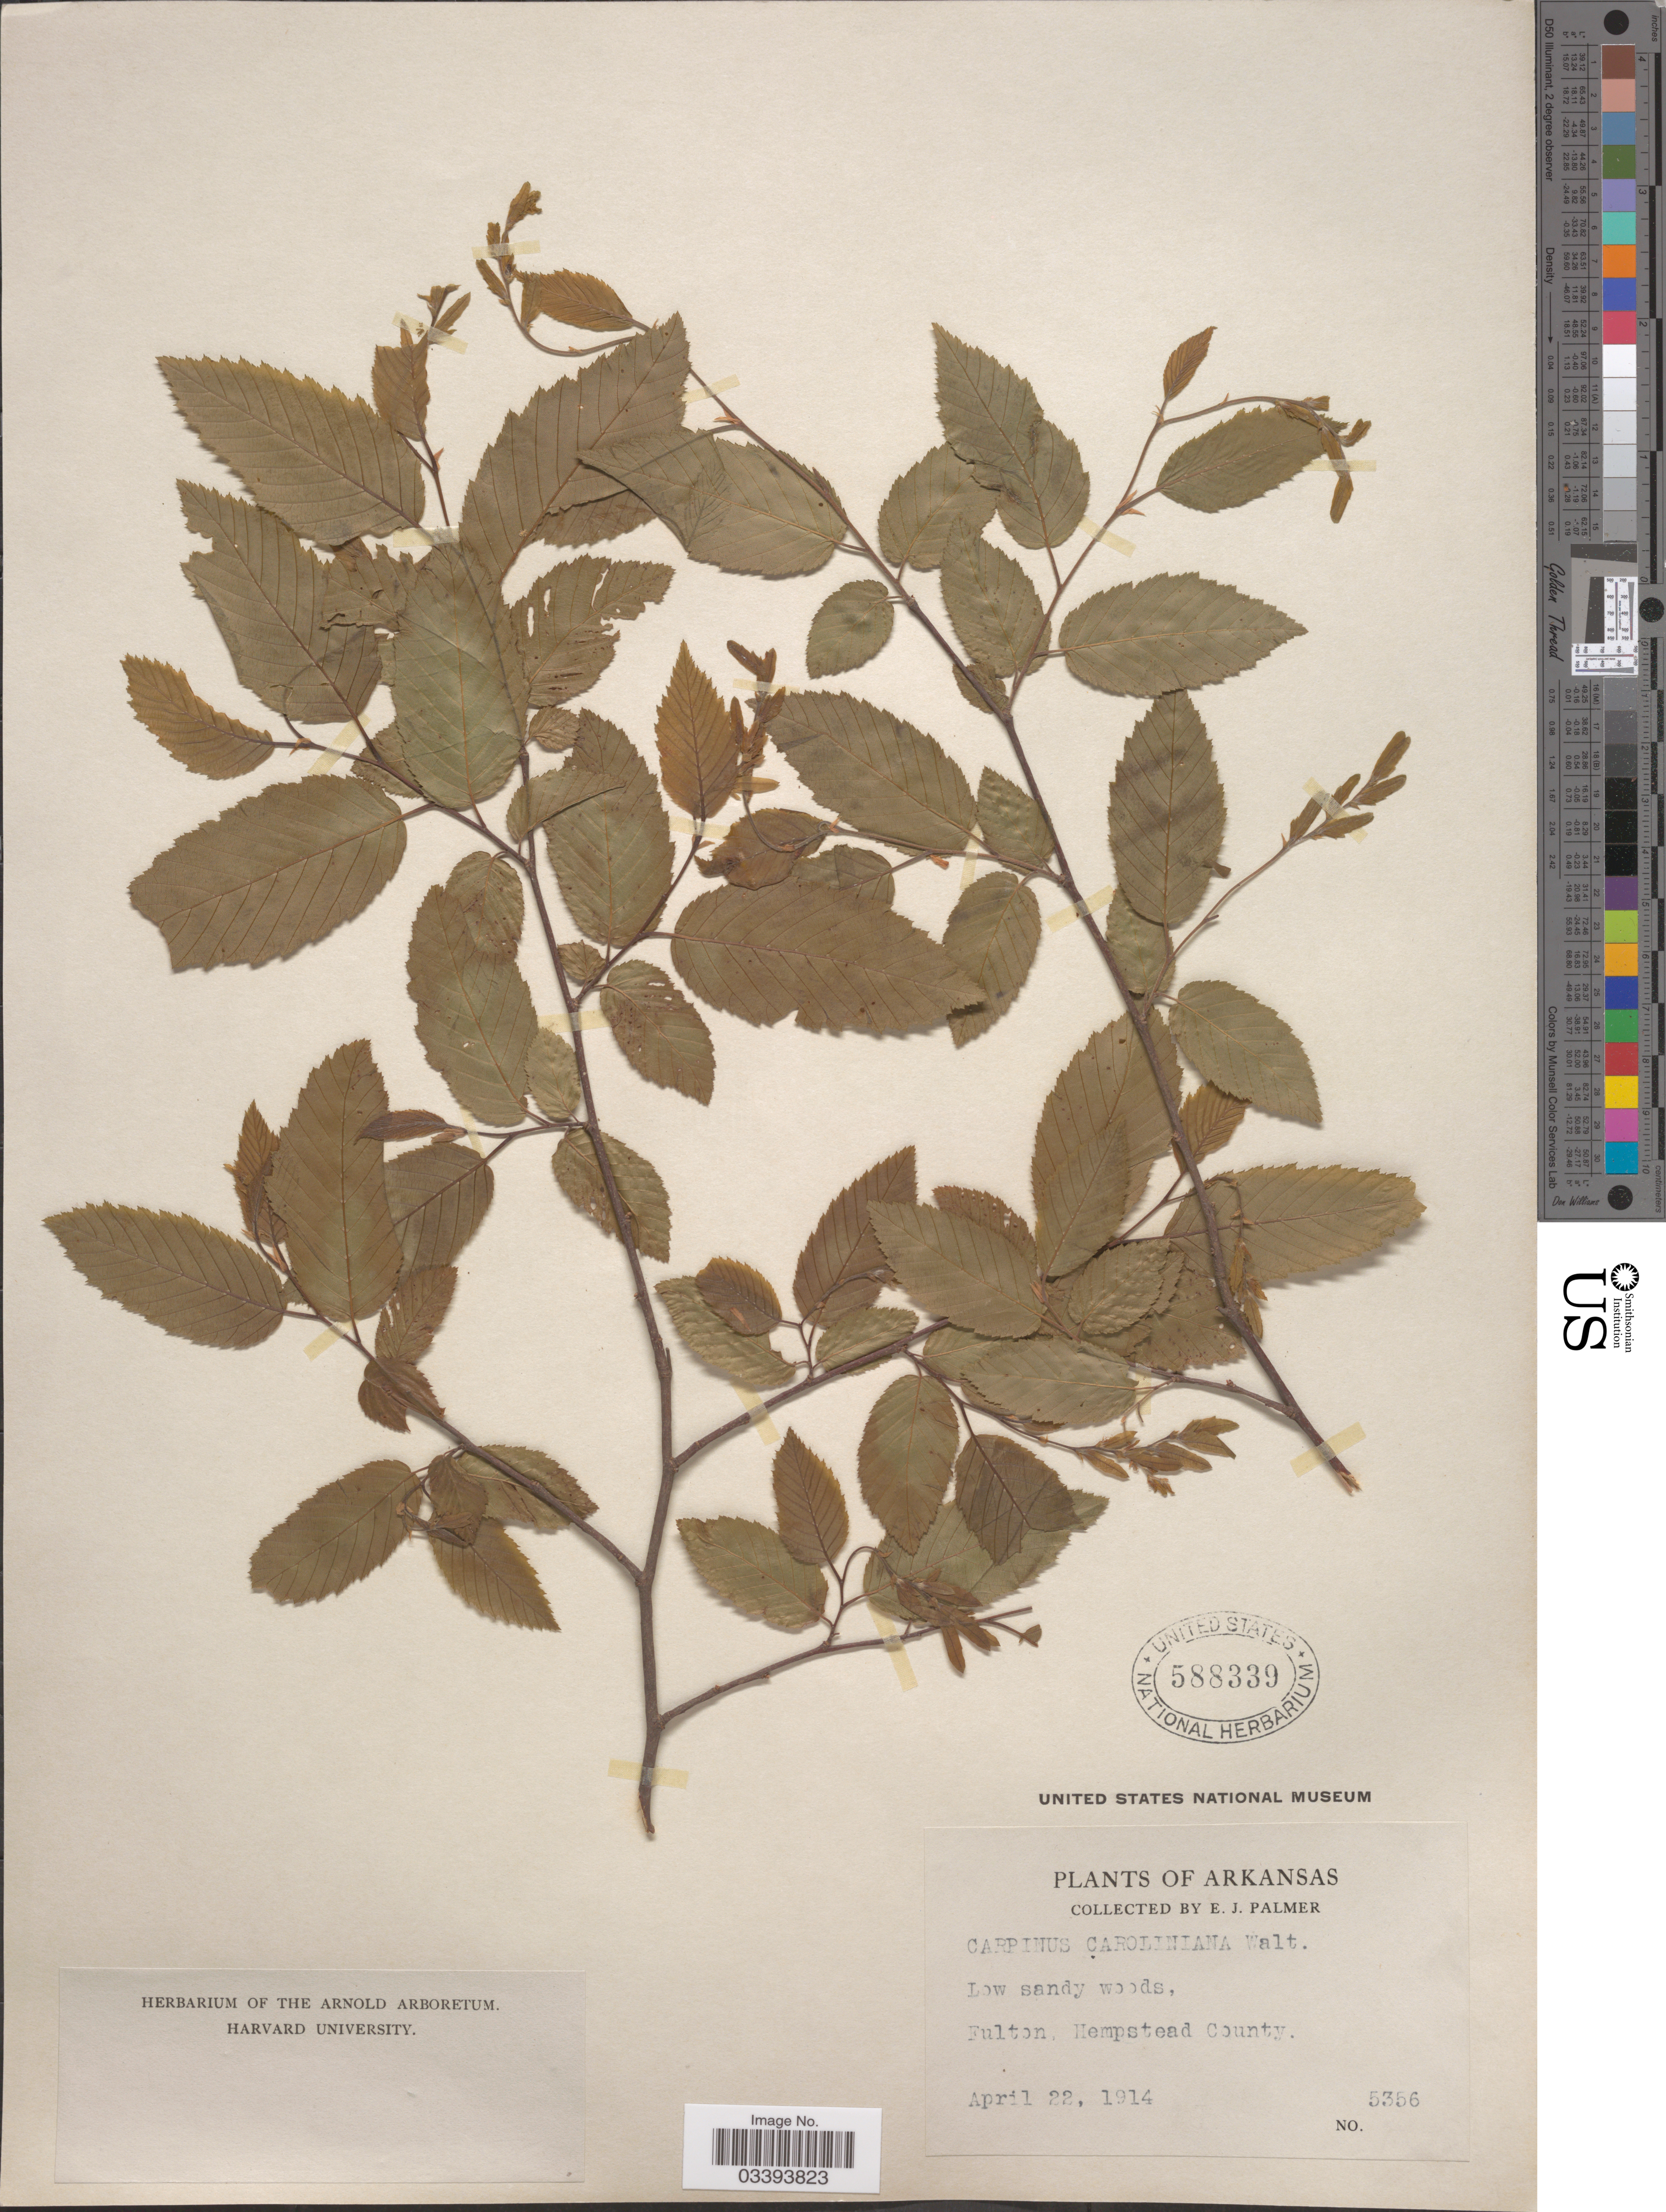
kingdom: Plantae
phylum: Tracheophyta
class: Magnoliopsida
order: Fagales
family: Betulaceae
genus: Carpinus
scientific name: Carpinus caroliniana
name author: Walter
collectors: E. J. Palmer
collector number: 5356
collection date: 1914-04-22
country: United States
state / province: Arkansas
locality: Fulton. Hempstead County.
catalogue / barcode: US 588339